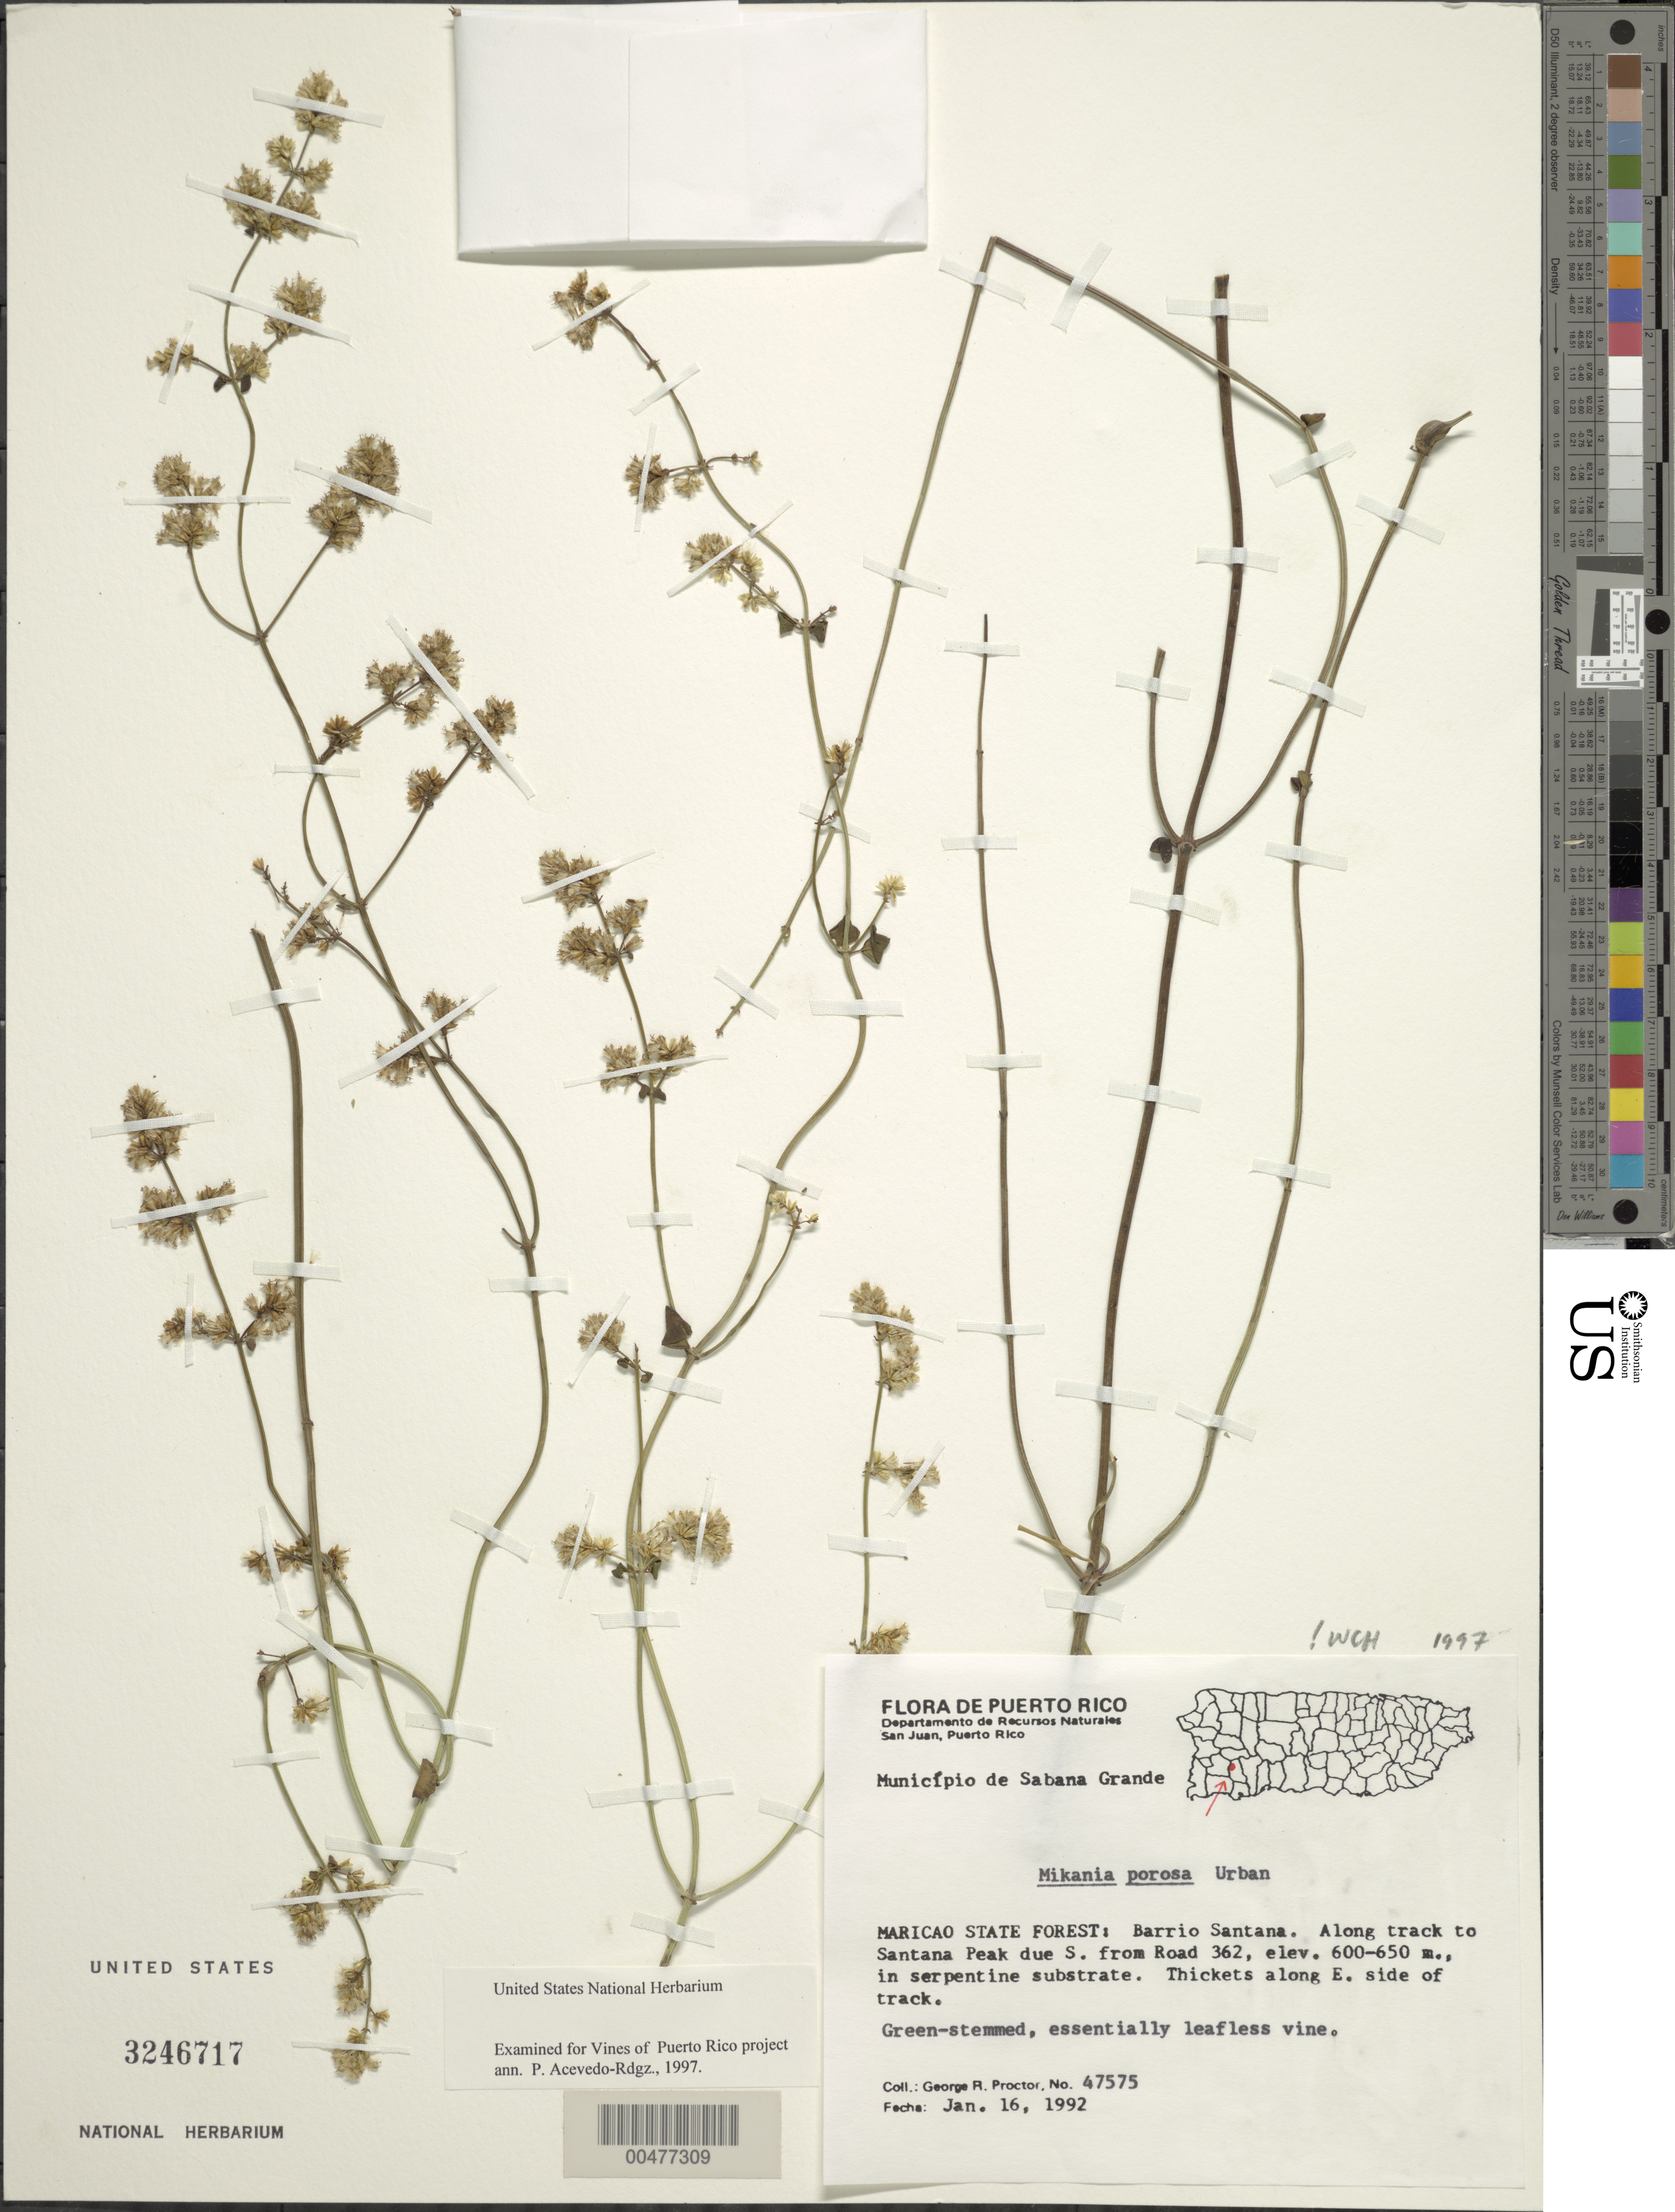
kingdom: Plantae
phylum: Tracheophyta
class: Magnoliopsida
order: Asterales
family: Asteraceae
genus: Mikania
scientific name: Mikania porosa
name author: Urb.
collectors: G. R. Proctor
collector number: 47575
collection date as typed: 16 Jan 1992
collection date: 1992-01-16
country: Puerto Rico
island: Greater Antilles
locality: Maricao State Forest, Barrio Santana, along track to Santana Peak due S from Rd. 362. Thicket in serpentine substrate.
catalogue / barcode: US 3246717